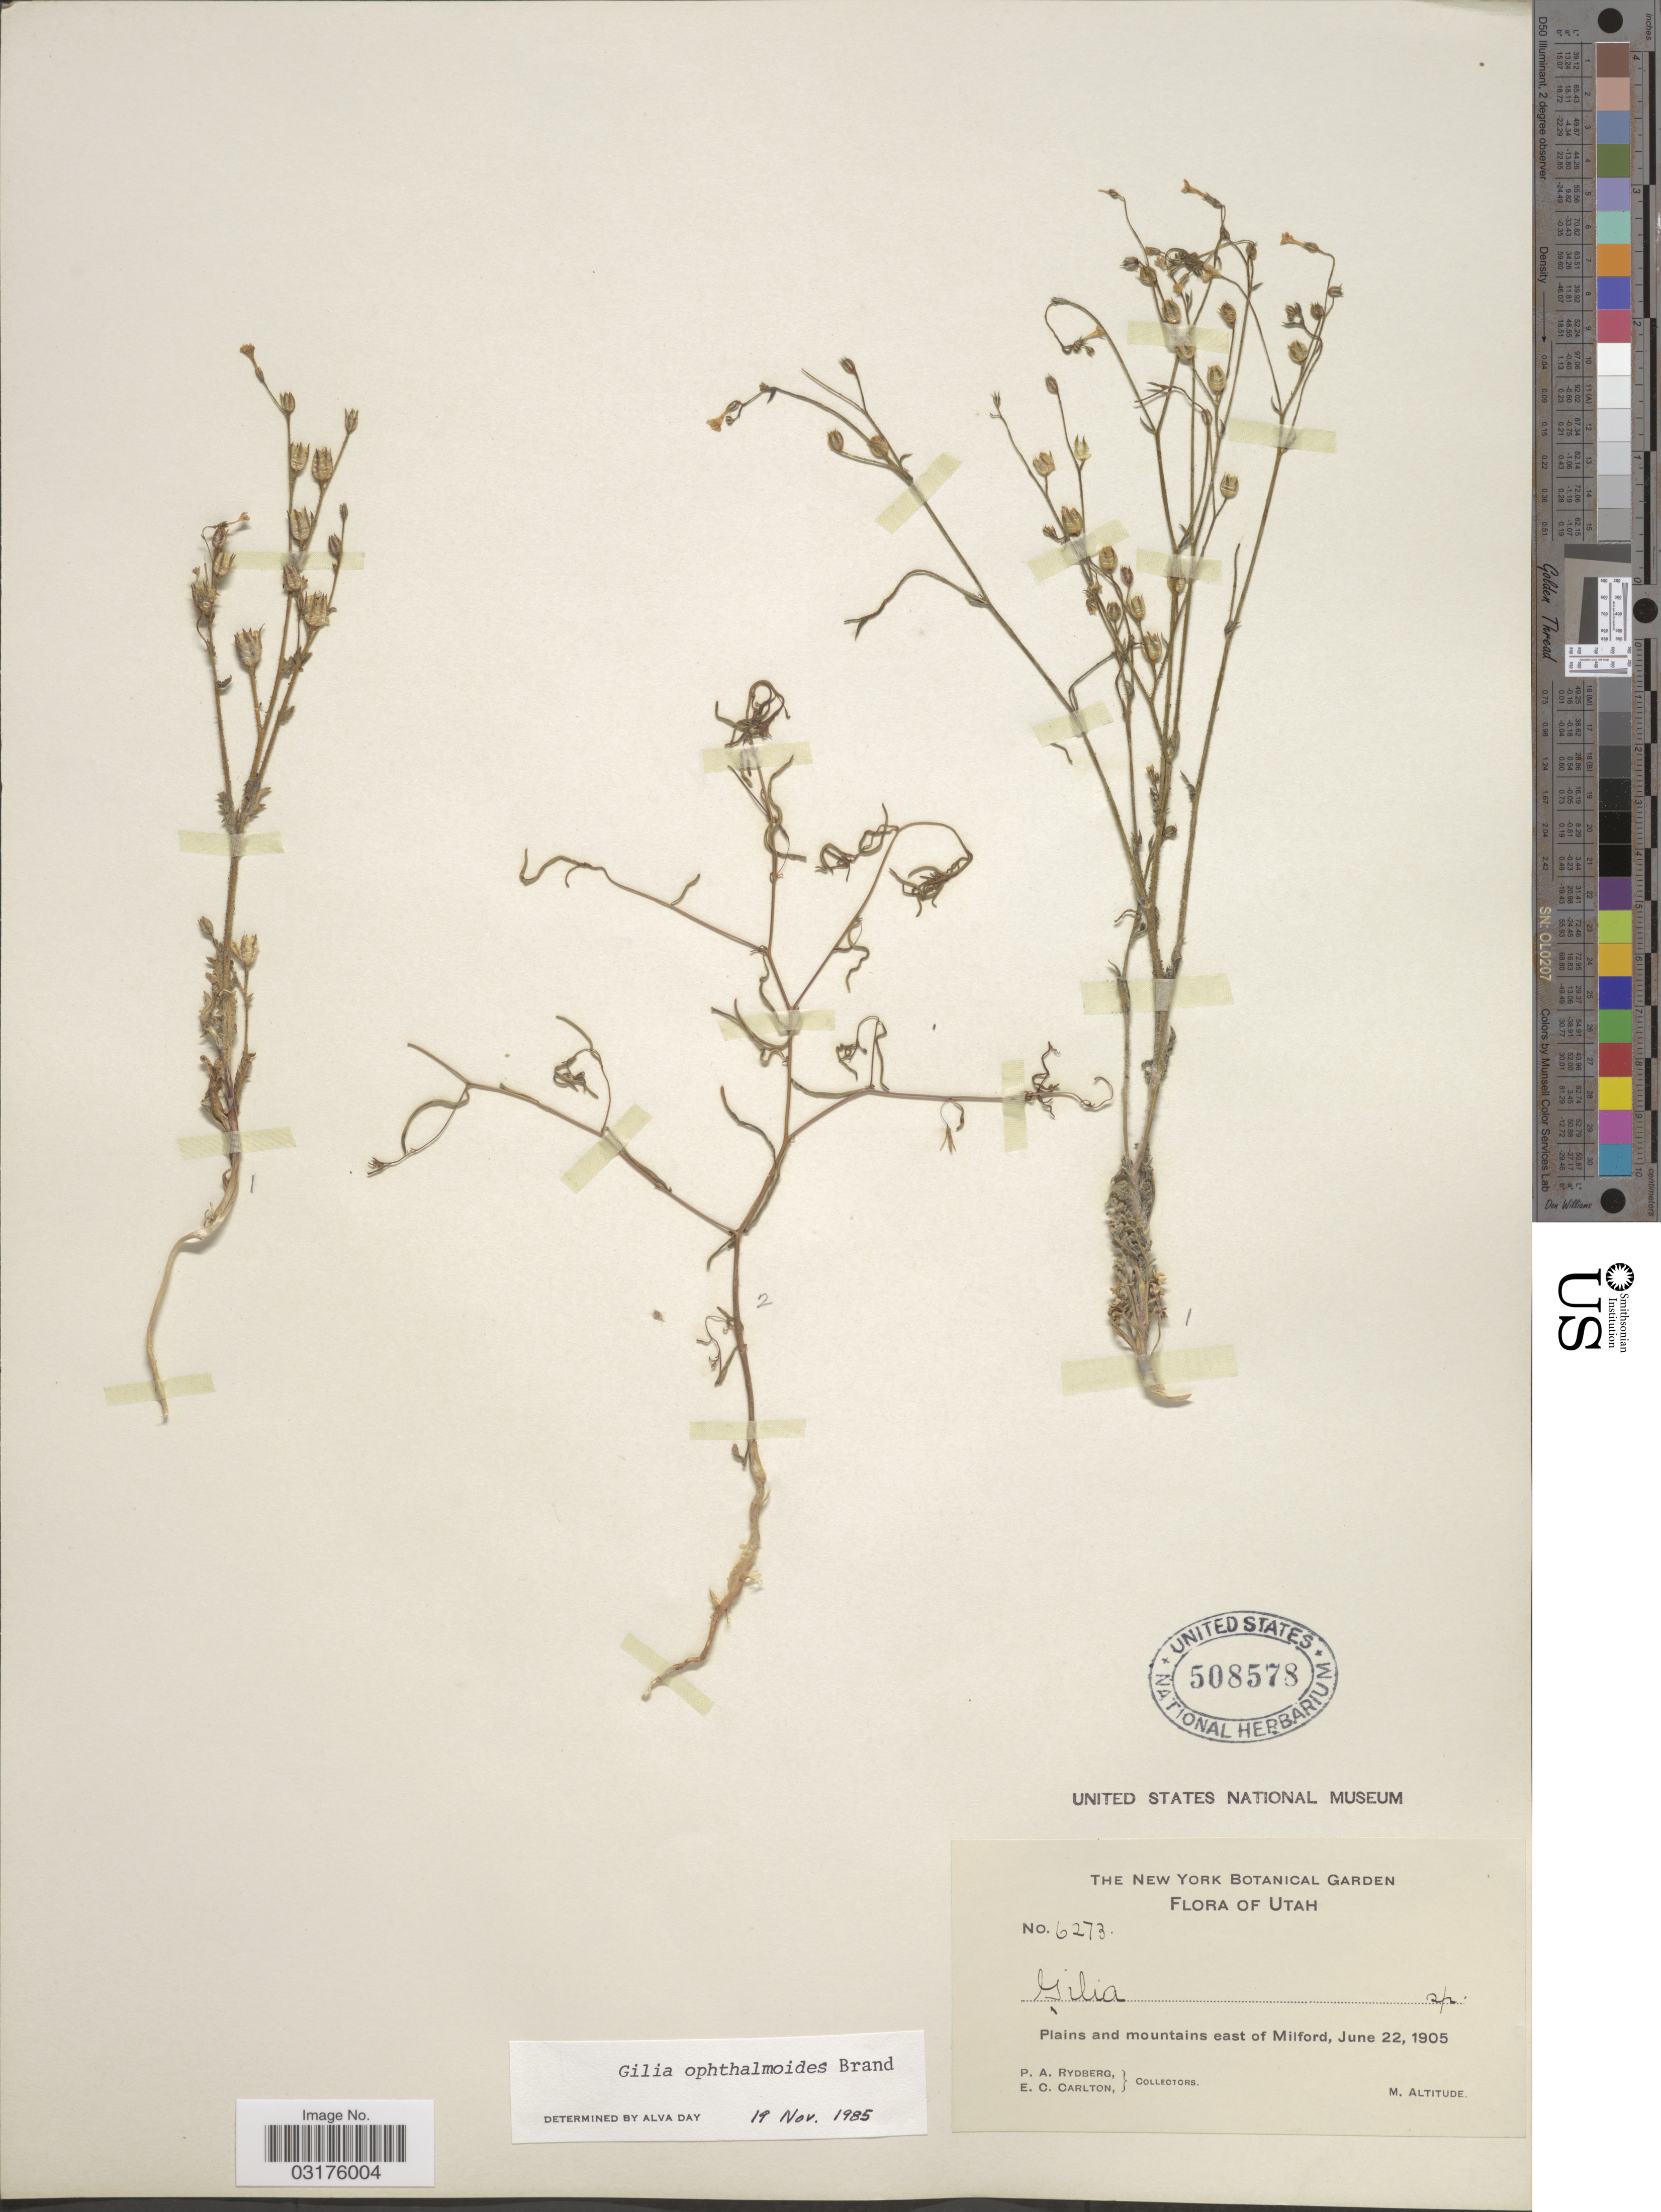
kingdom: Plantae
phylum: Tracheophyta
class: Magnoliopsida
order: Ericales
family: Polemoniaceae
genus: Gilia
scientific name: Gilia ophthalmoides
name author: Brand in Engl.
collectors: P. A. Rydberg & E. Carlton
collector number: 6273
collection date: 1905-06-22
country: United States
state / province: Utah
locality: Plains and mountains east of Milford.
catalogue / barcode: US 508578